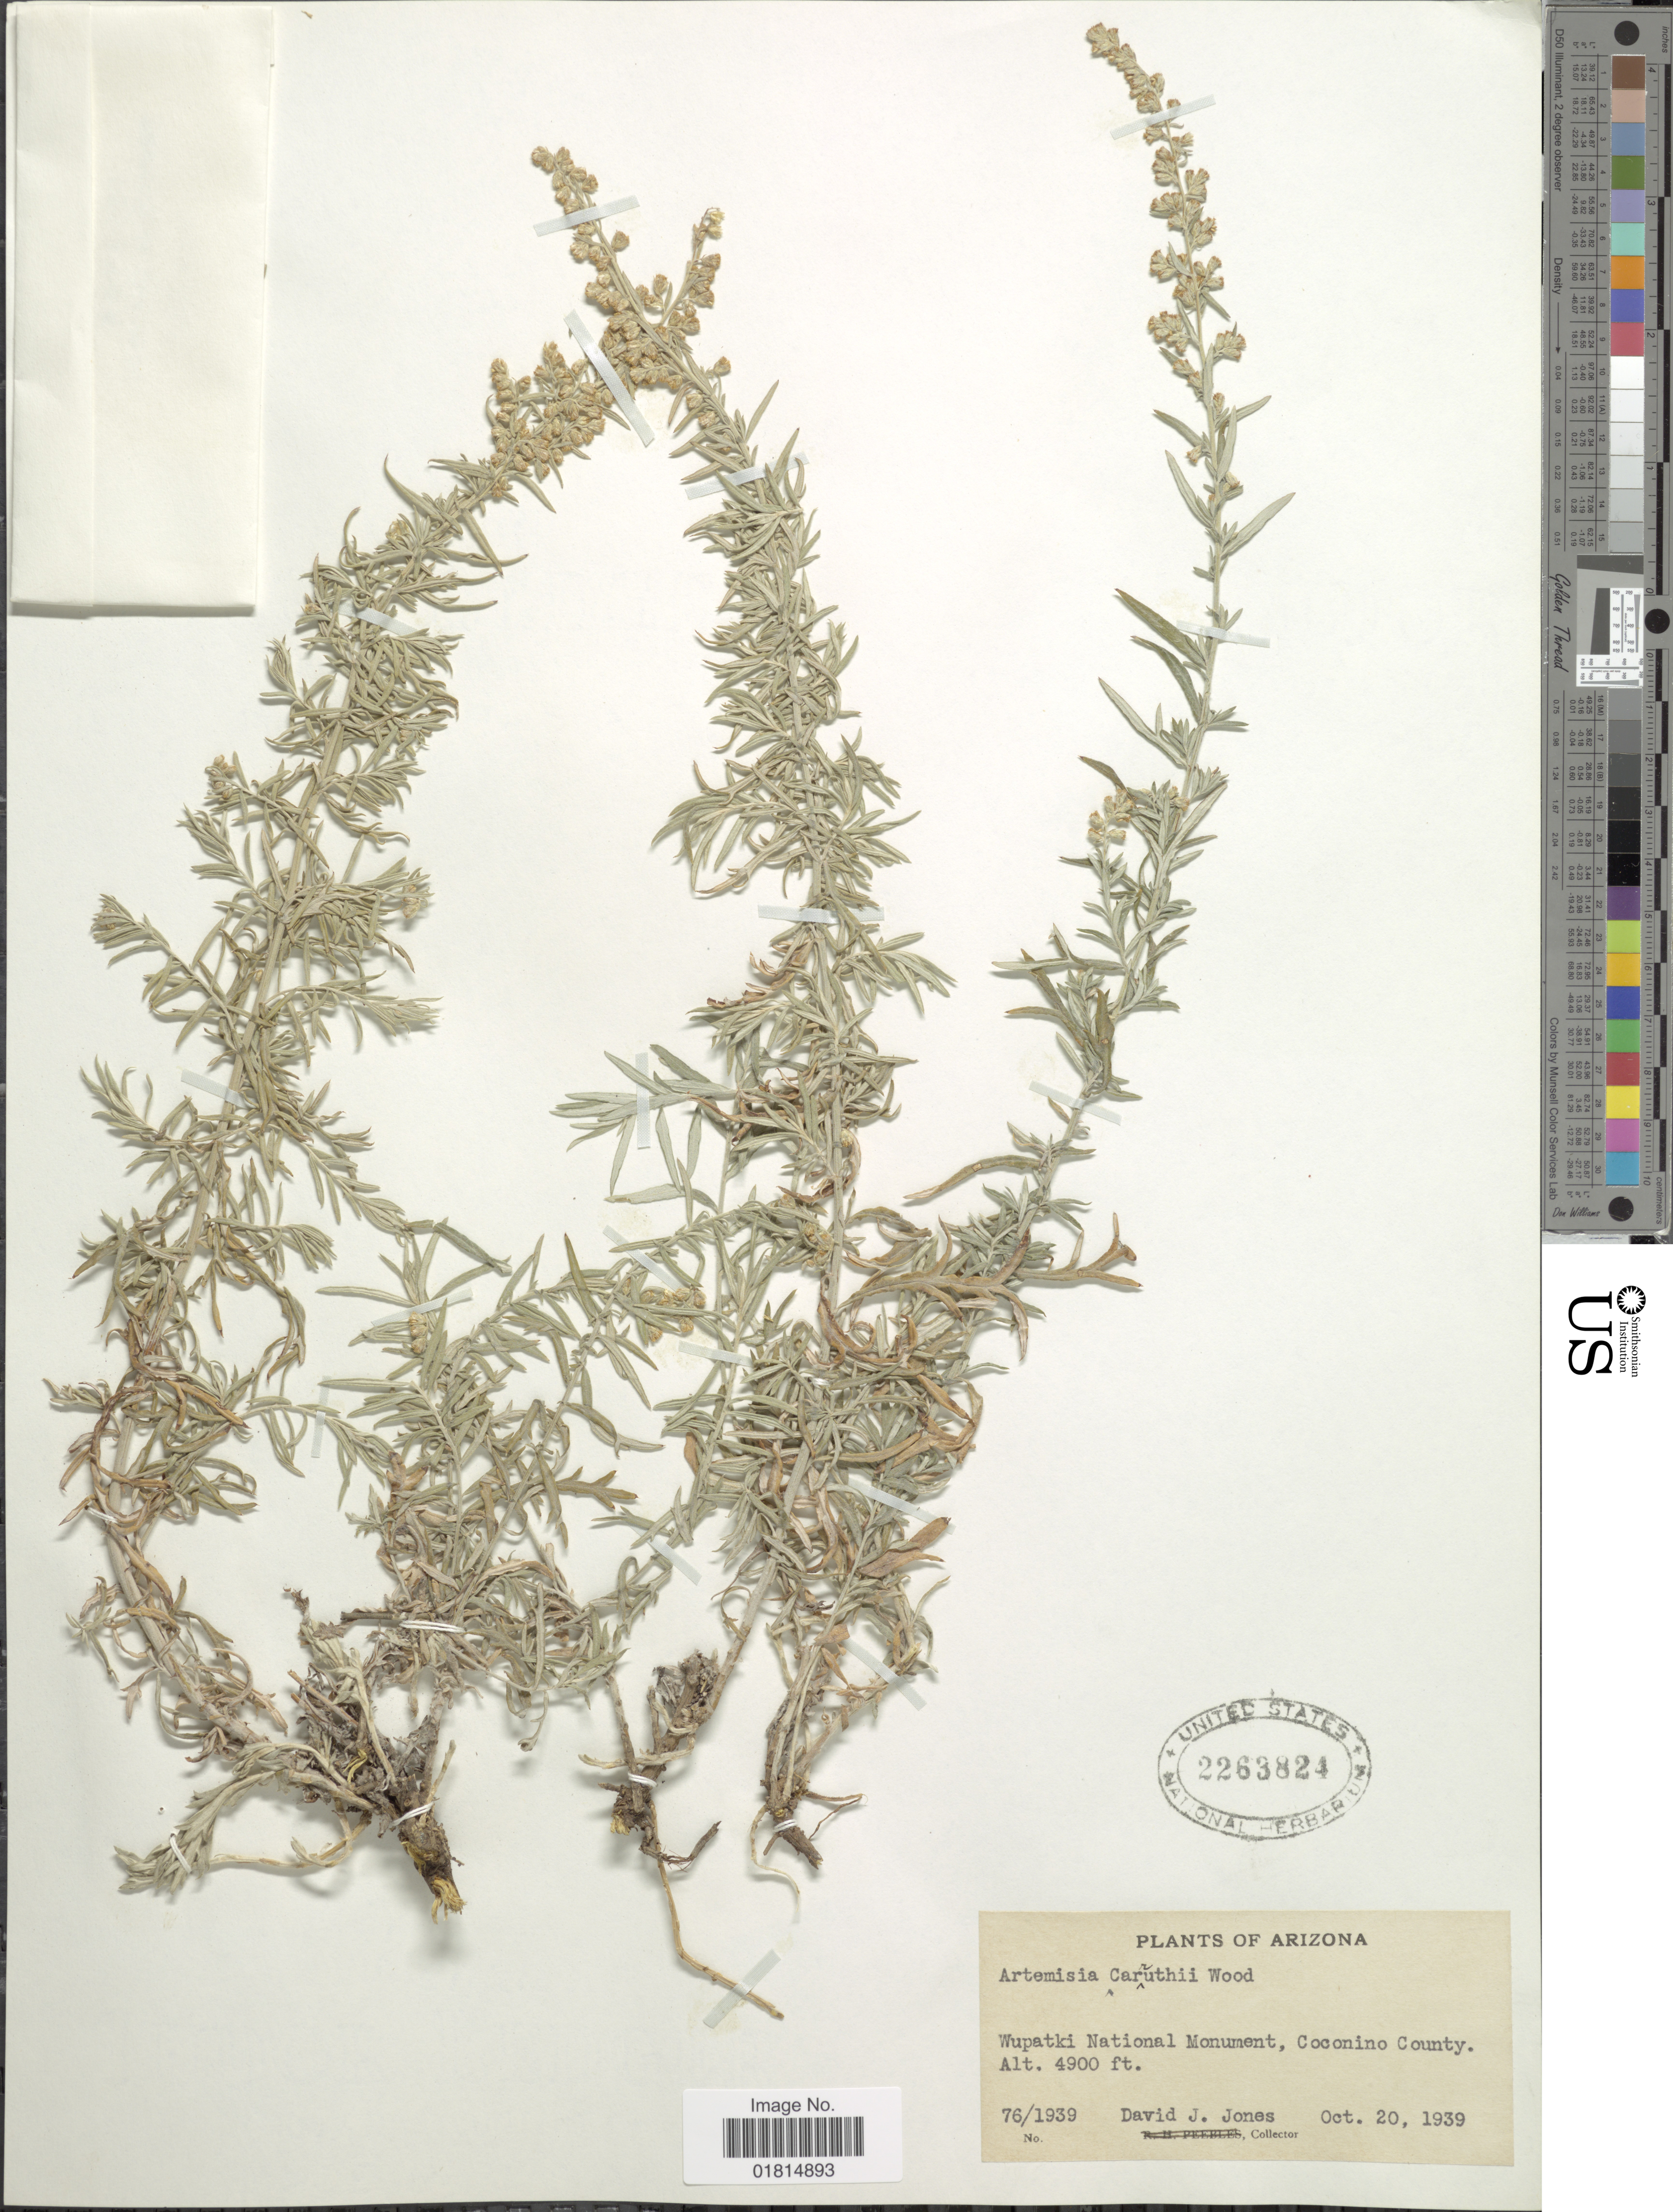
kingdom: Plantae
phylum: Tracheophyta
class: Magnoliopsida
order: Asterales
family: Asteraceae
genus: Artemisia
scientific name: Artemisia carruthii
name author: Alph. Wood ex Carruth.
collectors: D. Jones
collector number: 76/1939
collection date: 1939-10-20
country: United States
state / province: Arizona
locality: Wupatki National Monument, Coconino County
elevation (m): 1494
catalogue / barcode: US 2263824